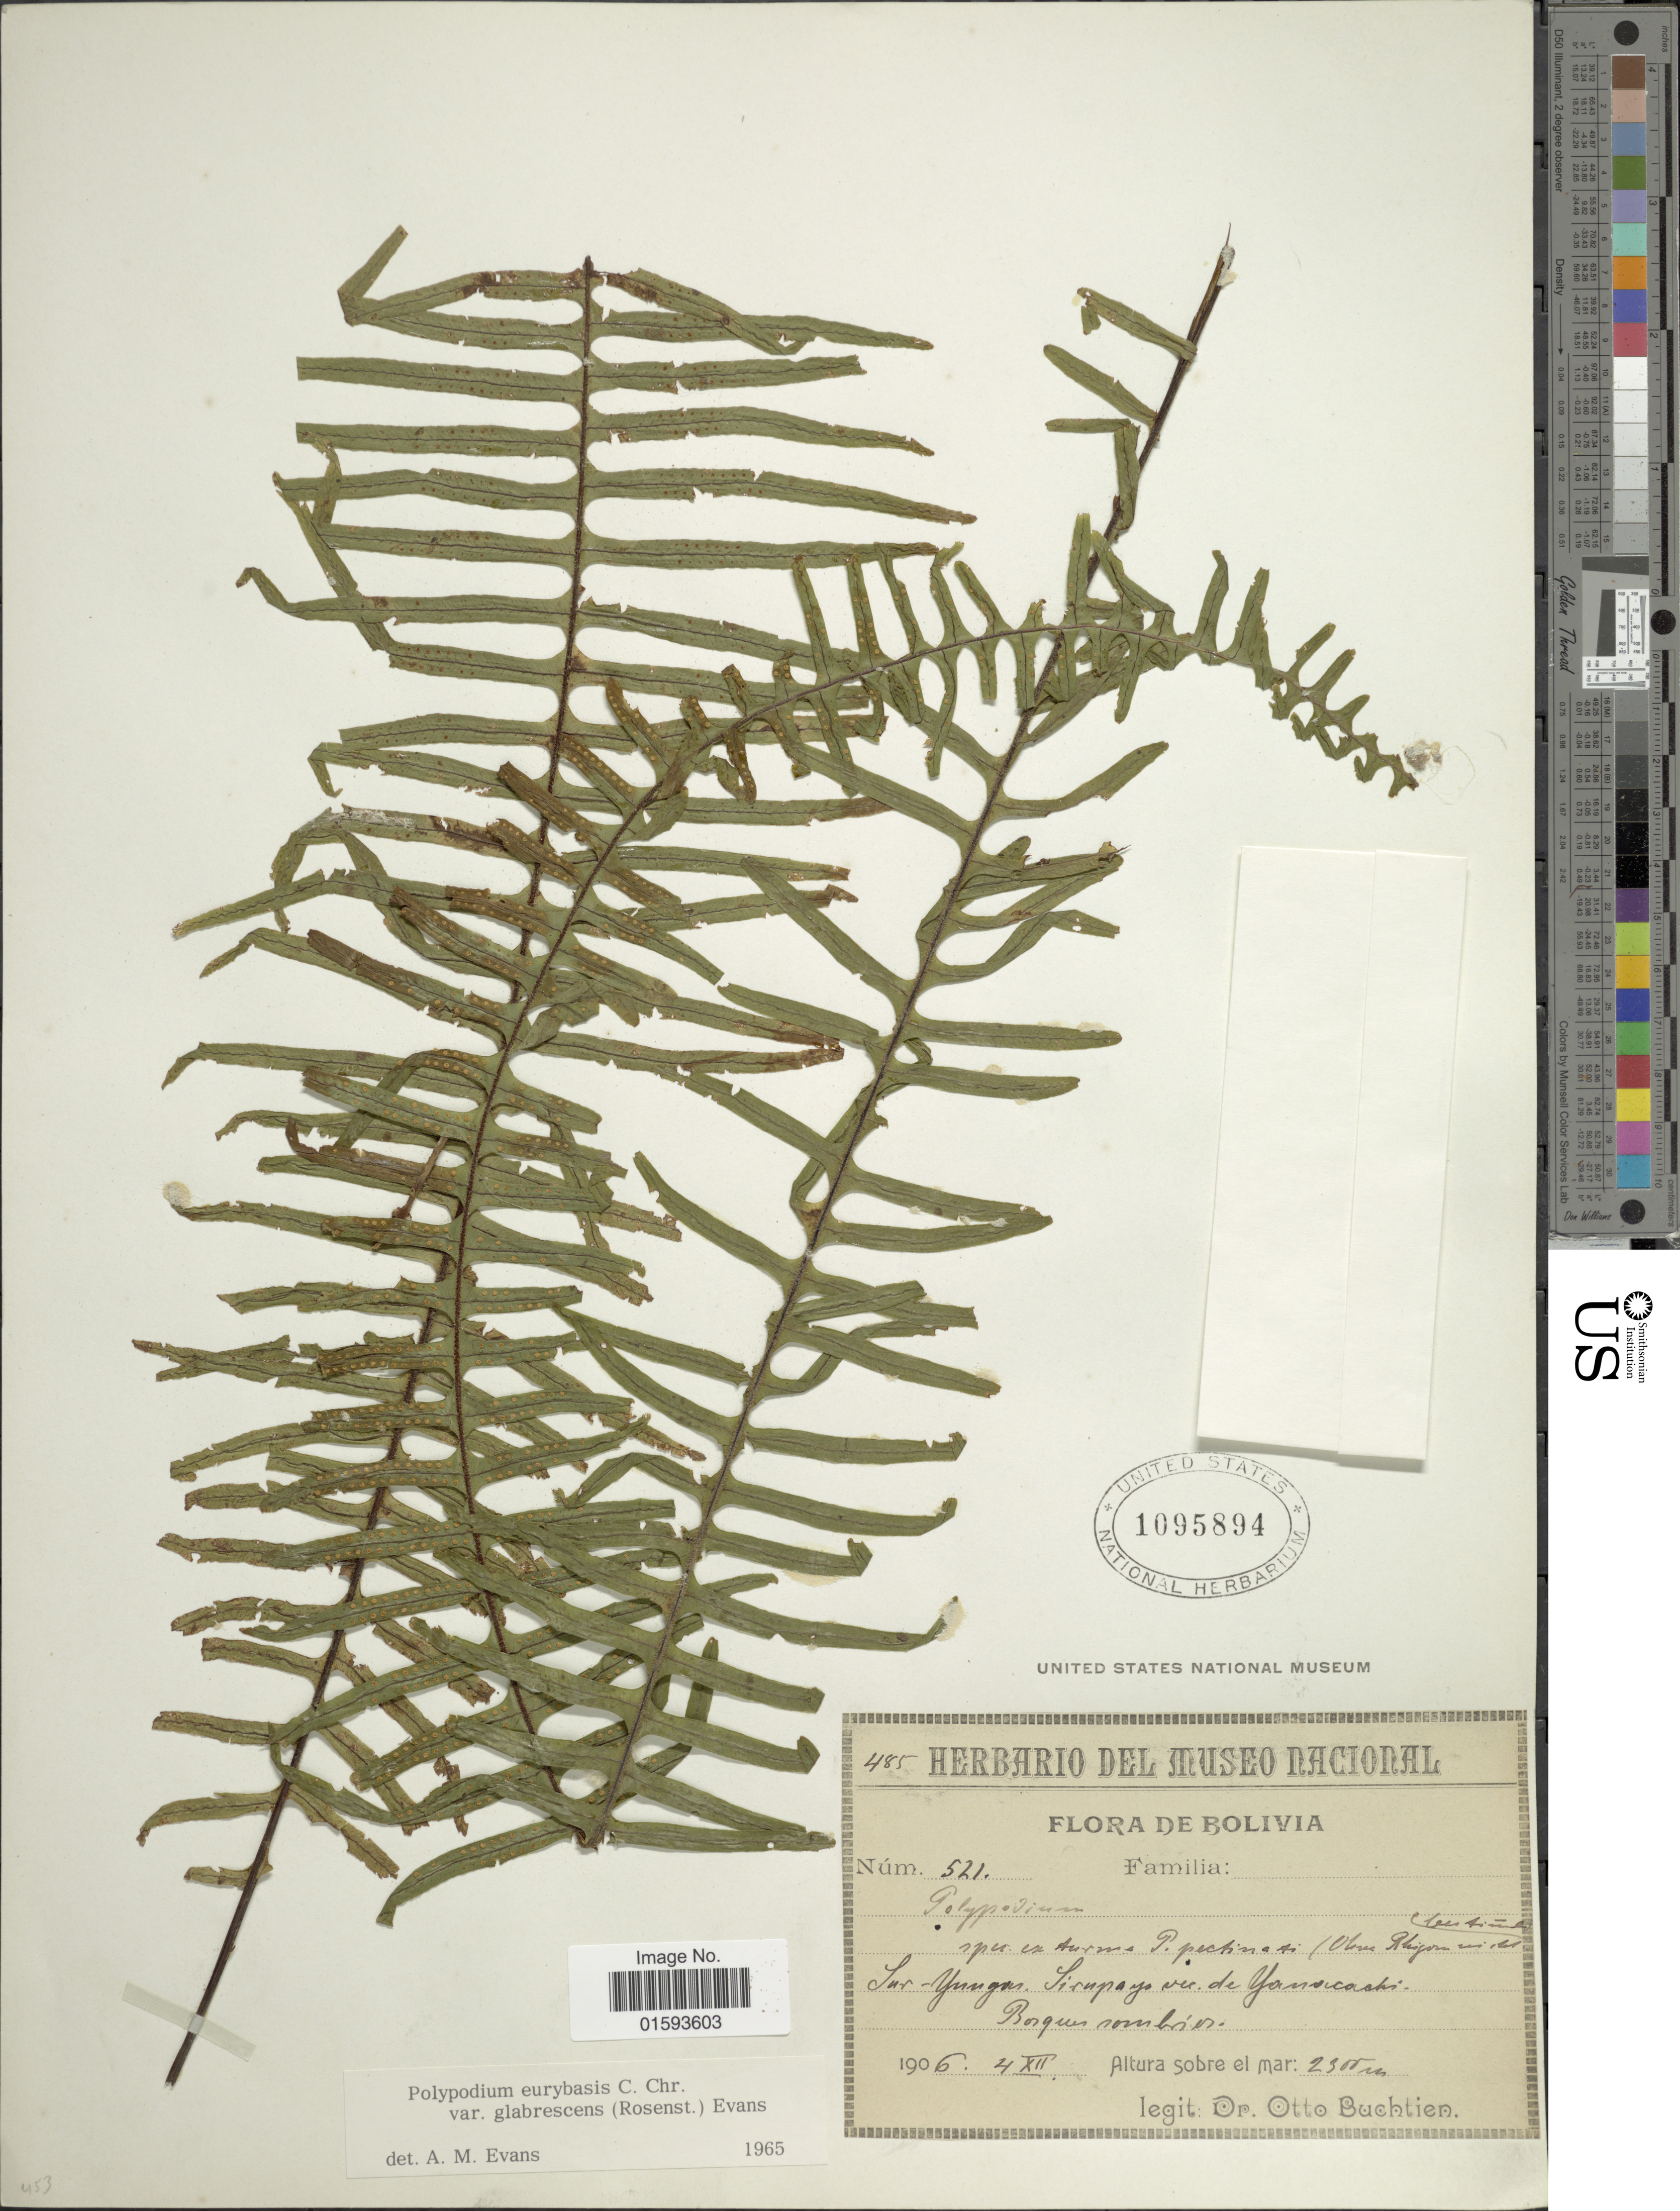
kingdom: Plantae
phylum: Tracheophyta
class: Polypodiopsida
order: Polypodiales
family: Polypodiaceae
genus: Pecluma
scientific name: Pecluma eurybasis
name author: (C. Chr.) M.G. Price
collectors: O. Buchtien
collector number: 521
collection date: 1906-12-04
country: Bolivia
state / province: La Paz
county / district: Sur Yungas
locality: Sirupaya bei Yanacachi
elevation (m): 2300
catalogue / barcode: US 1095894